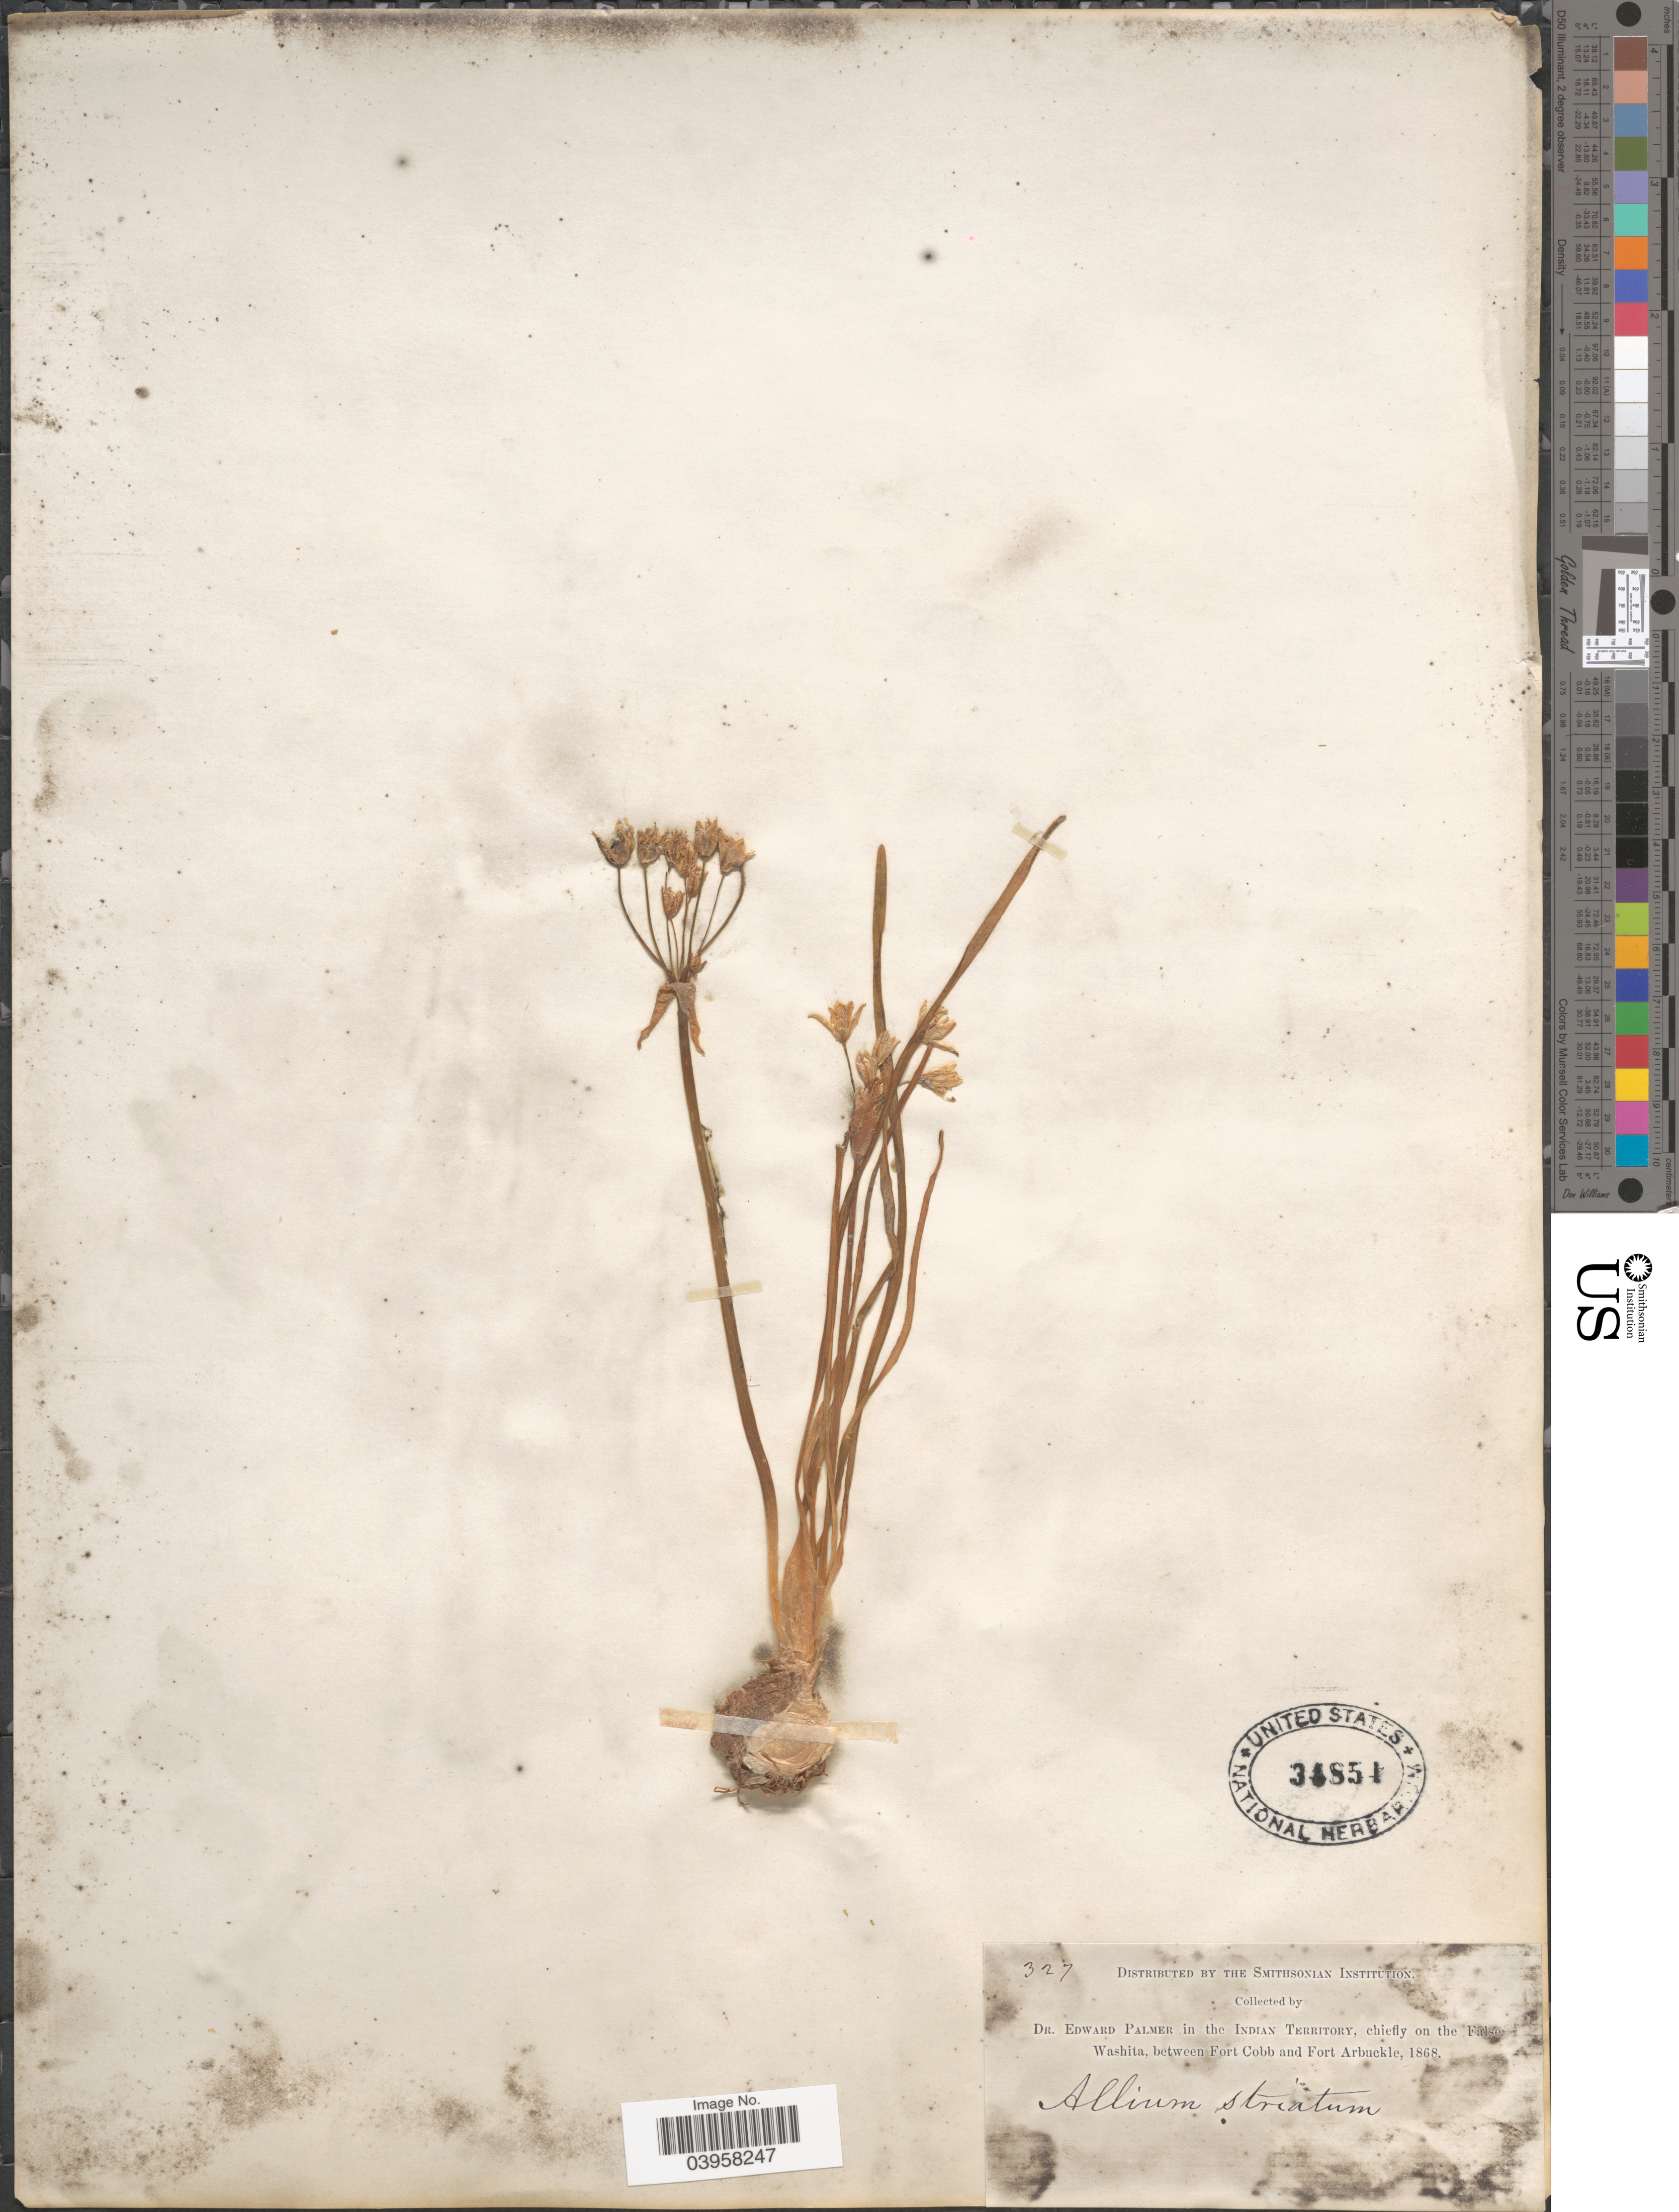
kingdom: Plantae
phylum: Tracheophyta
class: Liliopsida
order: Asparagales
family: Amaryllidaceae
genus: Nothoscordum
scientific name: Nothoscordum bivalve var. bivalve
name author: (L.) Britton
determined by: Strong, Mark T., (BOT), Smithsonian Institution - National Museum of Natural History (UNITED STATES)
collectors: E. Palmer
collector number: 327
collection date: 1868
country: United States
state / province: Oklahoma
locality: Indian Territory, chiefly on the False Washita, between Fort Cobb and Fort Arbuckle.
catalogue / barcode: US 34854